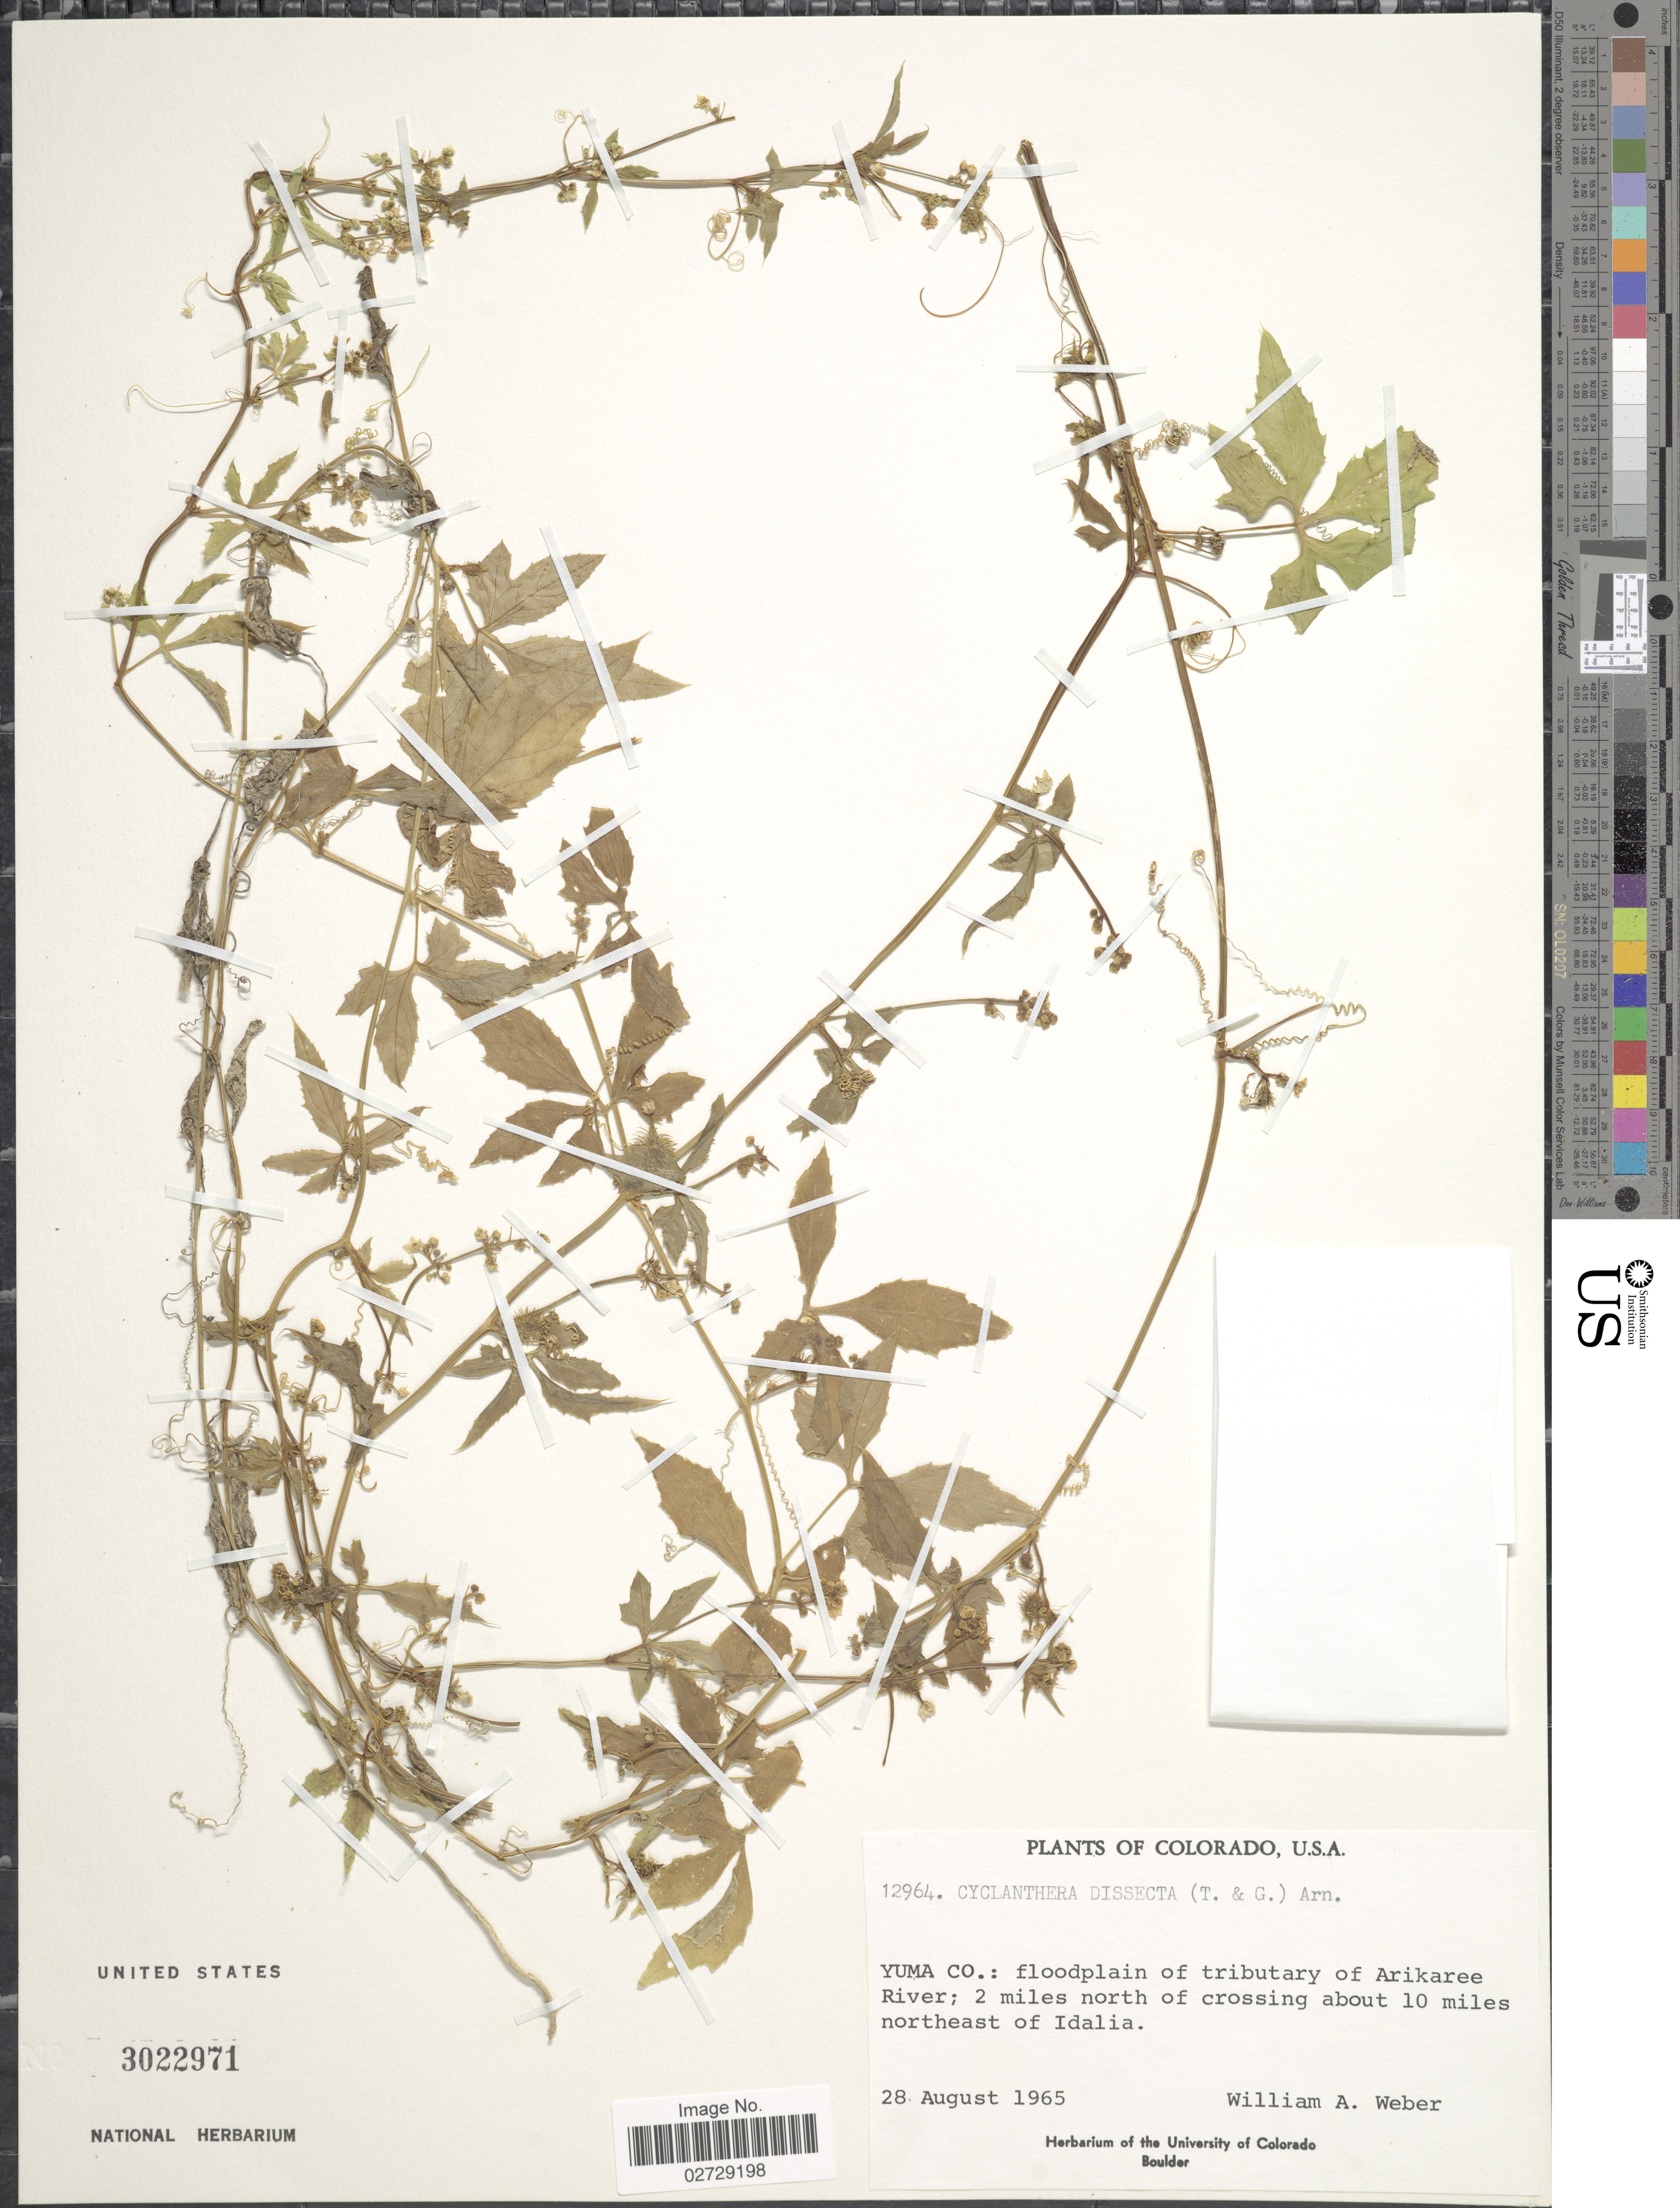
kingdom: Plantae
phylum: Tracheophyta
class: Magnoliopsida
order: Cucurbitales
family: Cucurbitaceae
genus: Cyclanthera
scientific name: Cyclanthera dissecta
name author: (Torr. & A. Gray) Arn.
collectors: W. A. Weber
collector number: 12964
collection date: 1965-08-28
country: United States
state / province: Colorado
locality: Yuma Co.: floodplain of tributary of Arikaree River; 2 miles north of crossing about 10 miles northeast of Idalia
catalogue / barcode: US 3022971